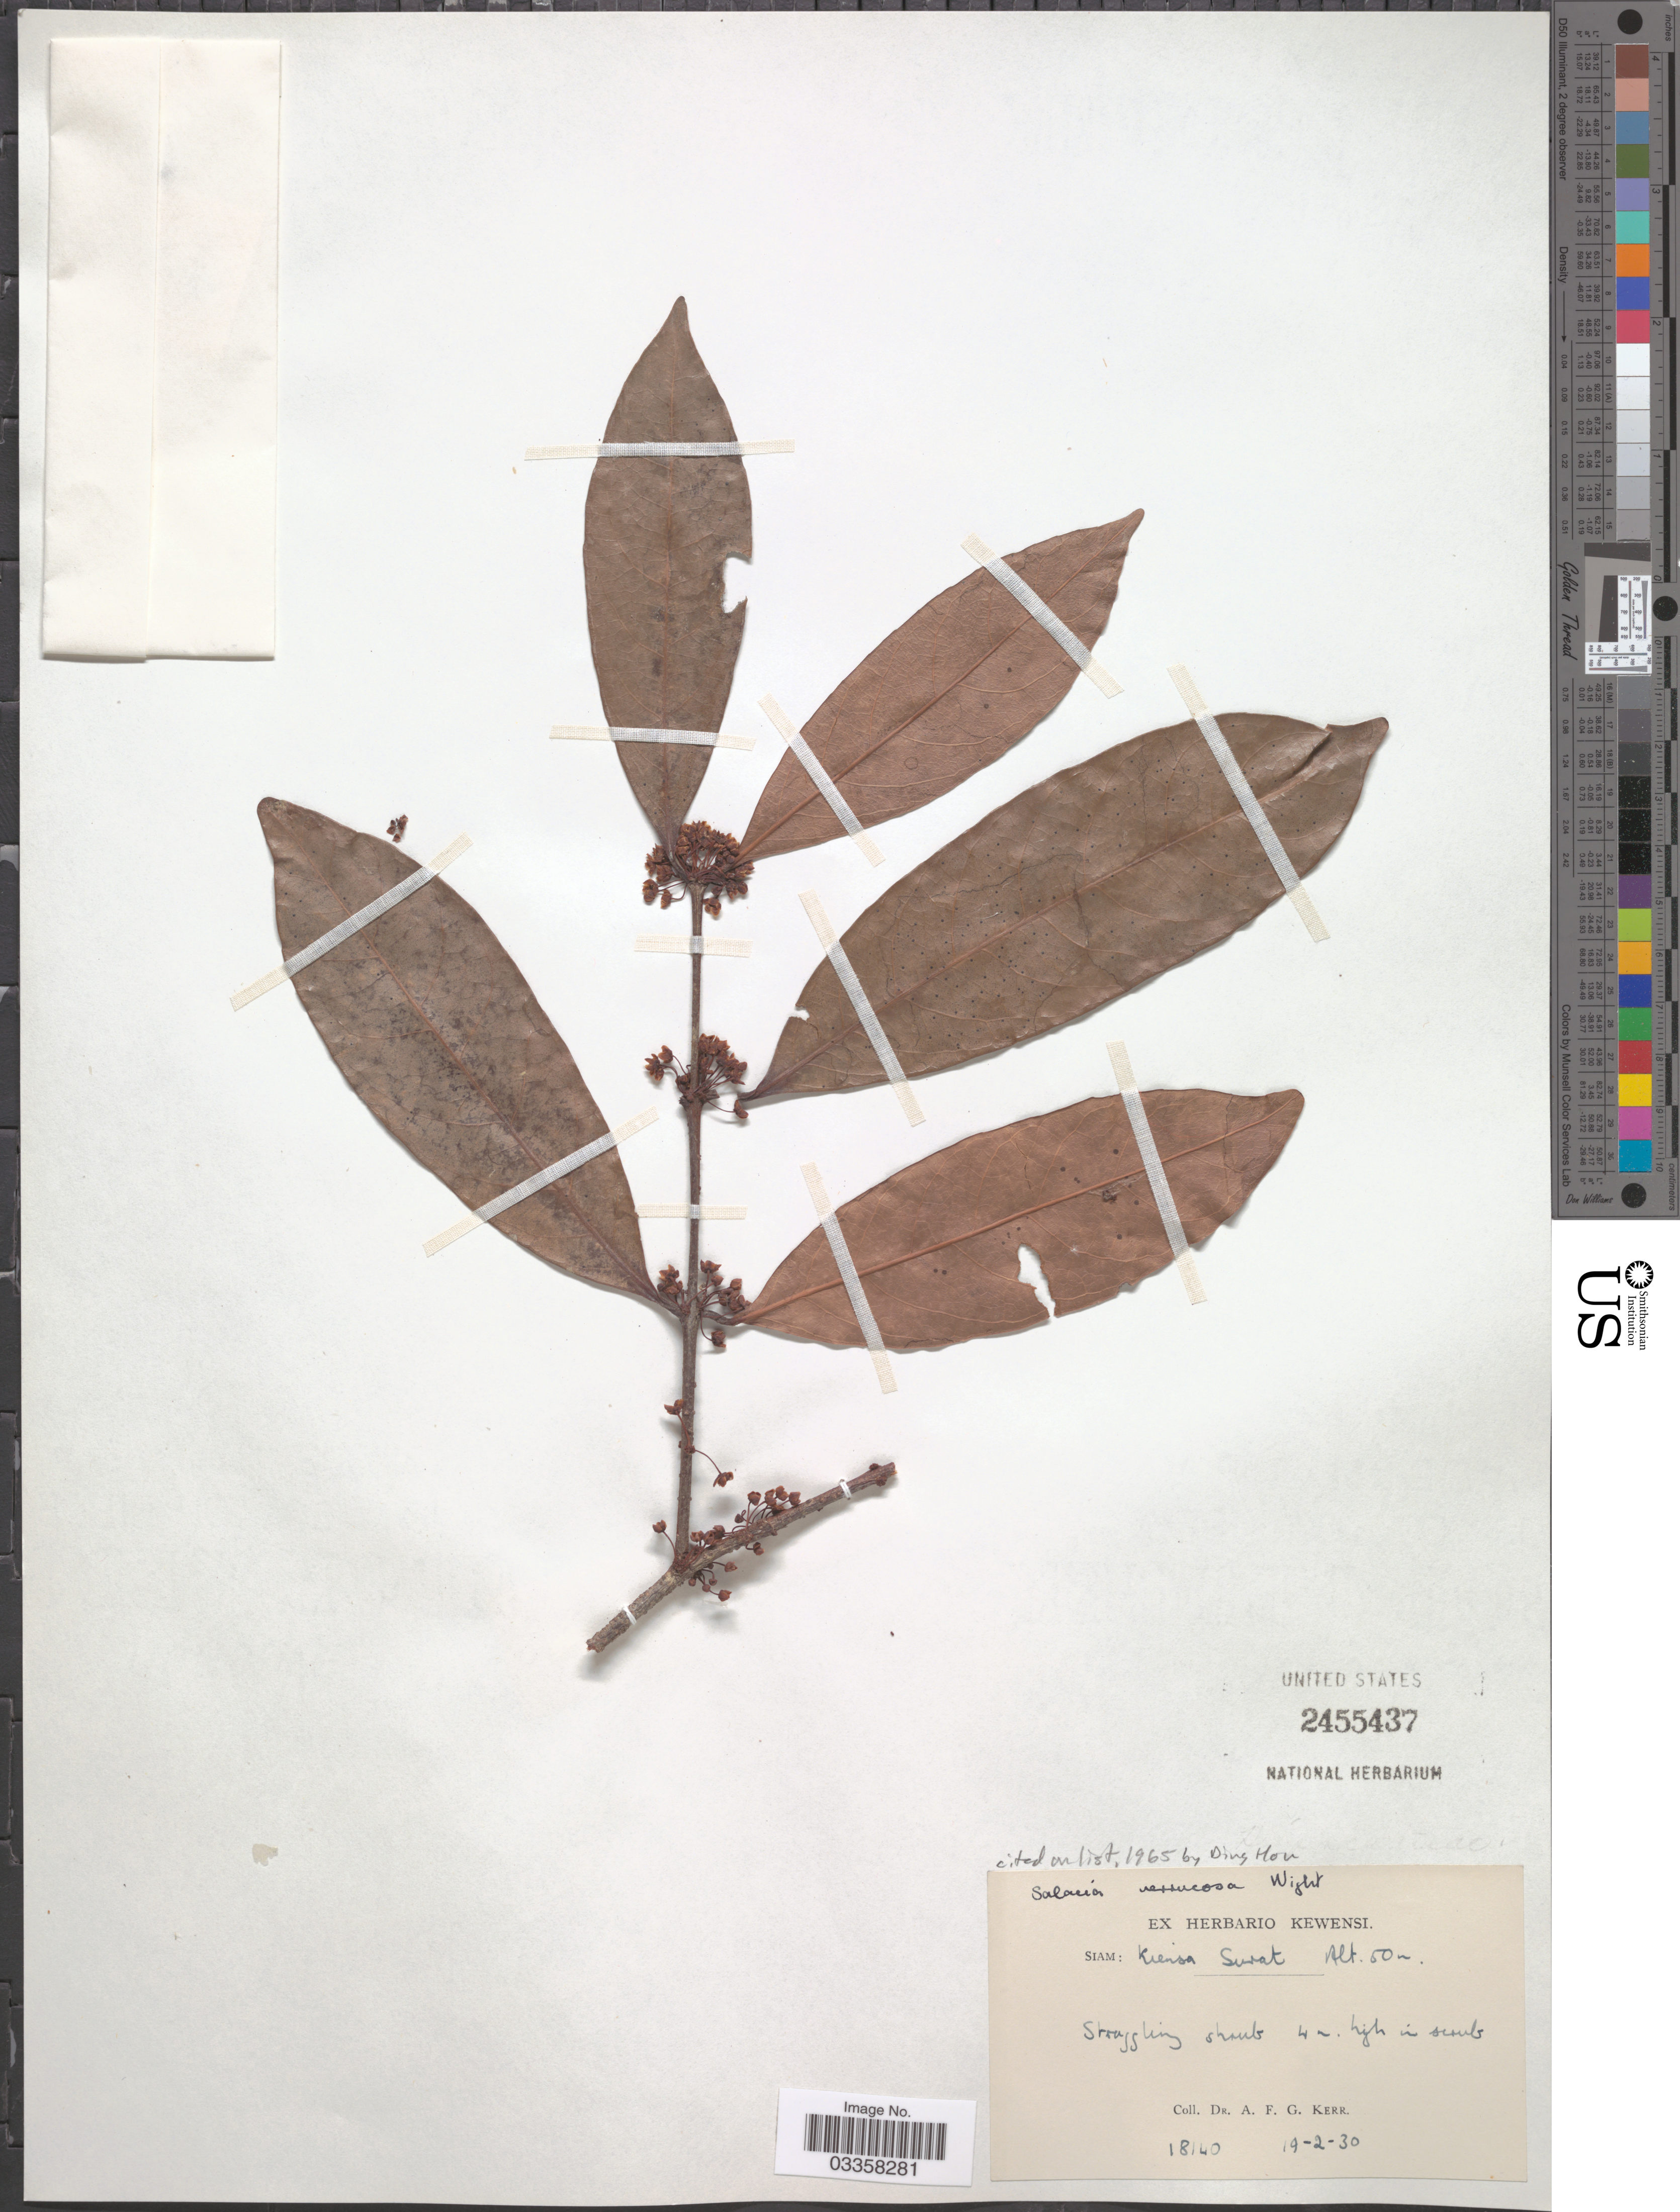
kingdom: Plantae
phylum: Tracheophyta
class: Magnoliopsida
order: Celastrales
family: Celastraceae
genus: Salacia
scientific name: Salacia verrucosa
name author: Wight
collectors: A. F. G. Kerr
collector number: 18140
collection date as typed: Transcribed d/m/y: 19/2/30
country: Thailand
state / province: Surat Thani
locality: Siam: Kiensa Surat.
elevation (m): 50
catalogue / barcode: US 2455437